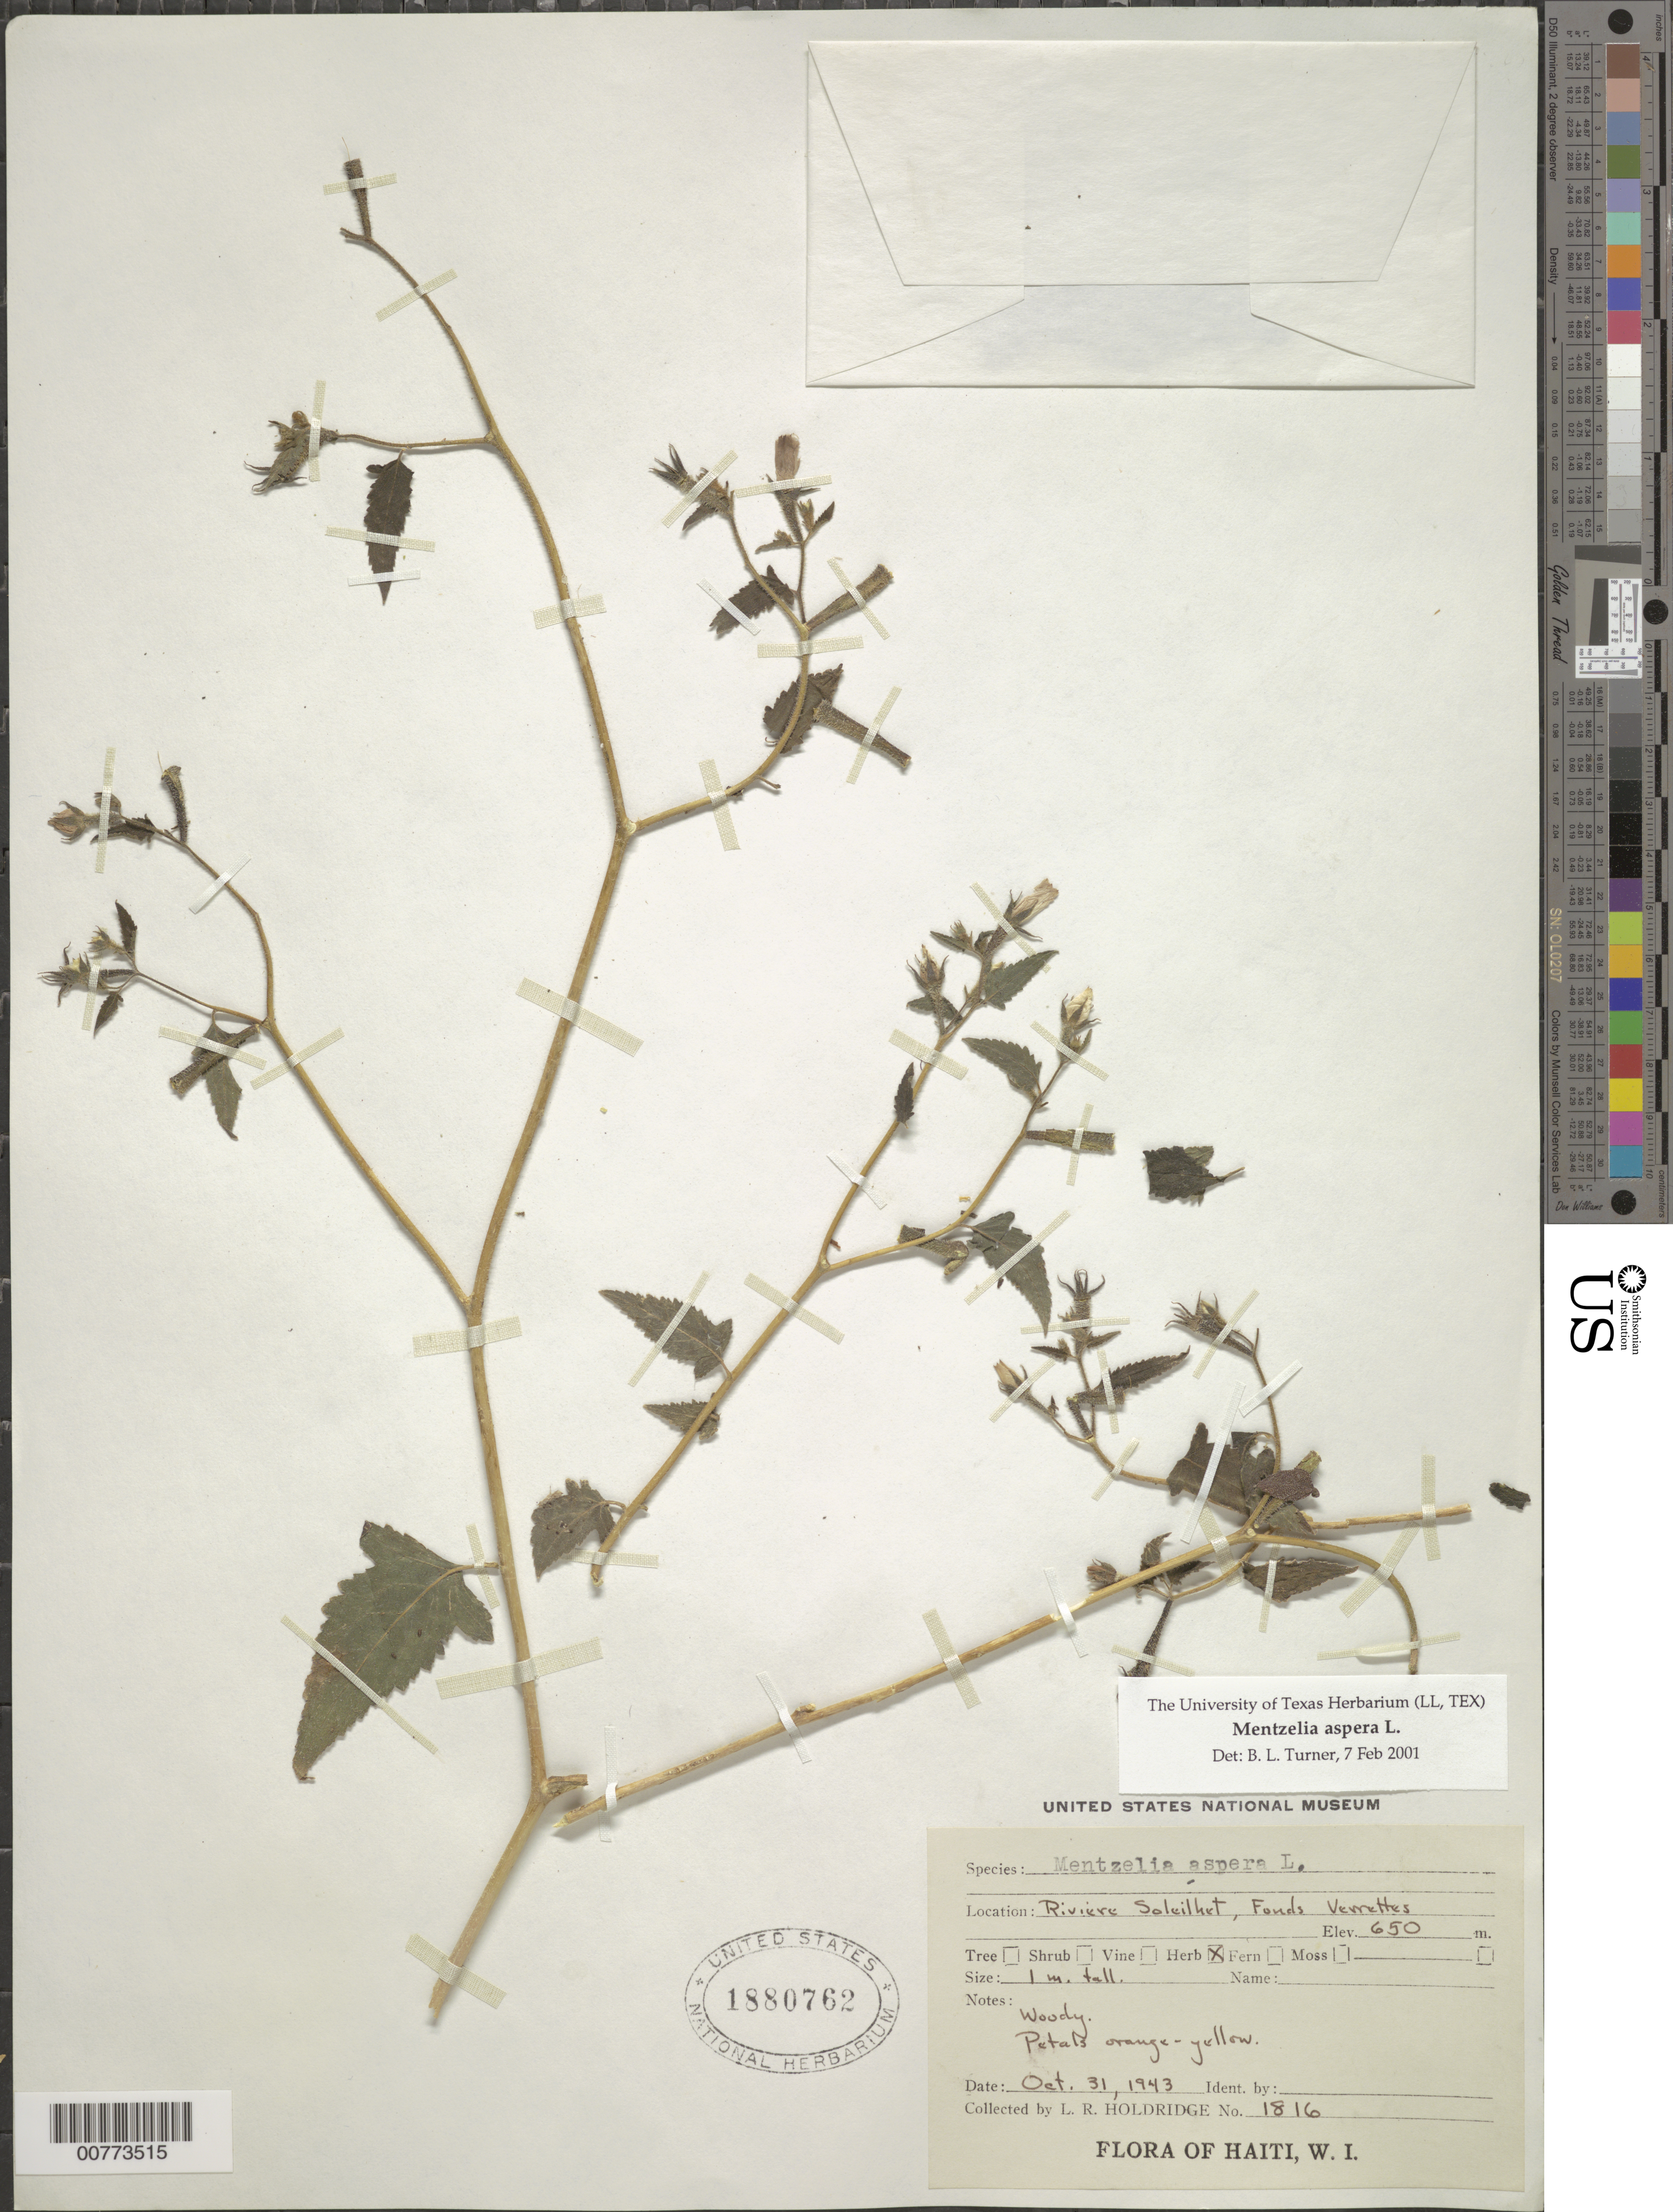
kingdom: Plantae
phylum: Tracheophyta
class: Magnoliopsida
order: Cornales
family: Loasaceae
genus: Mentzelia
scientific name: Mentzelia aspera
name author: L.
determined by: Turner, B. L.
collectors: L. Holdridge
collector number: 1816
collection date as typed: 31 Oct 1943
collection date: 1943-10-31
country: Haiti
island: Hispaniola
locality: Rivière Soleilhet, Fonds Verrettes.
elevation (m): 650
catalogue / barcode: US 1880762